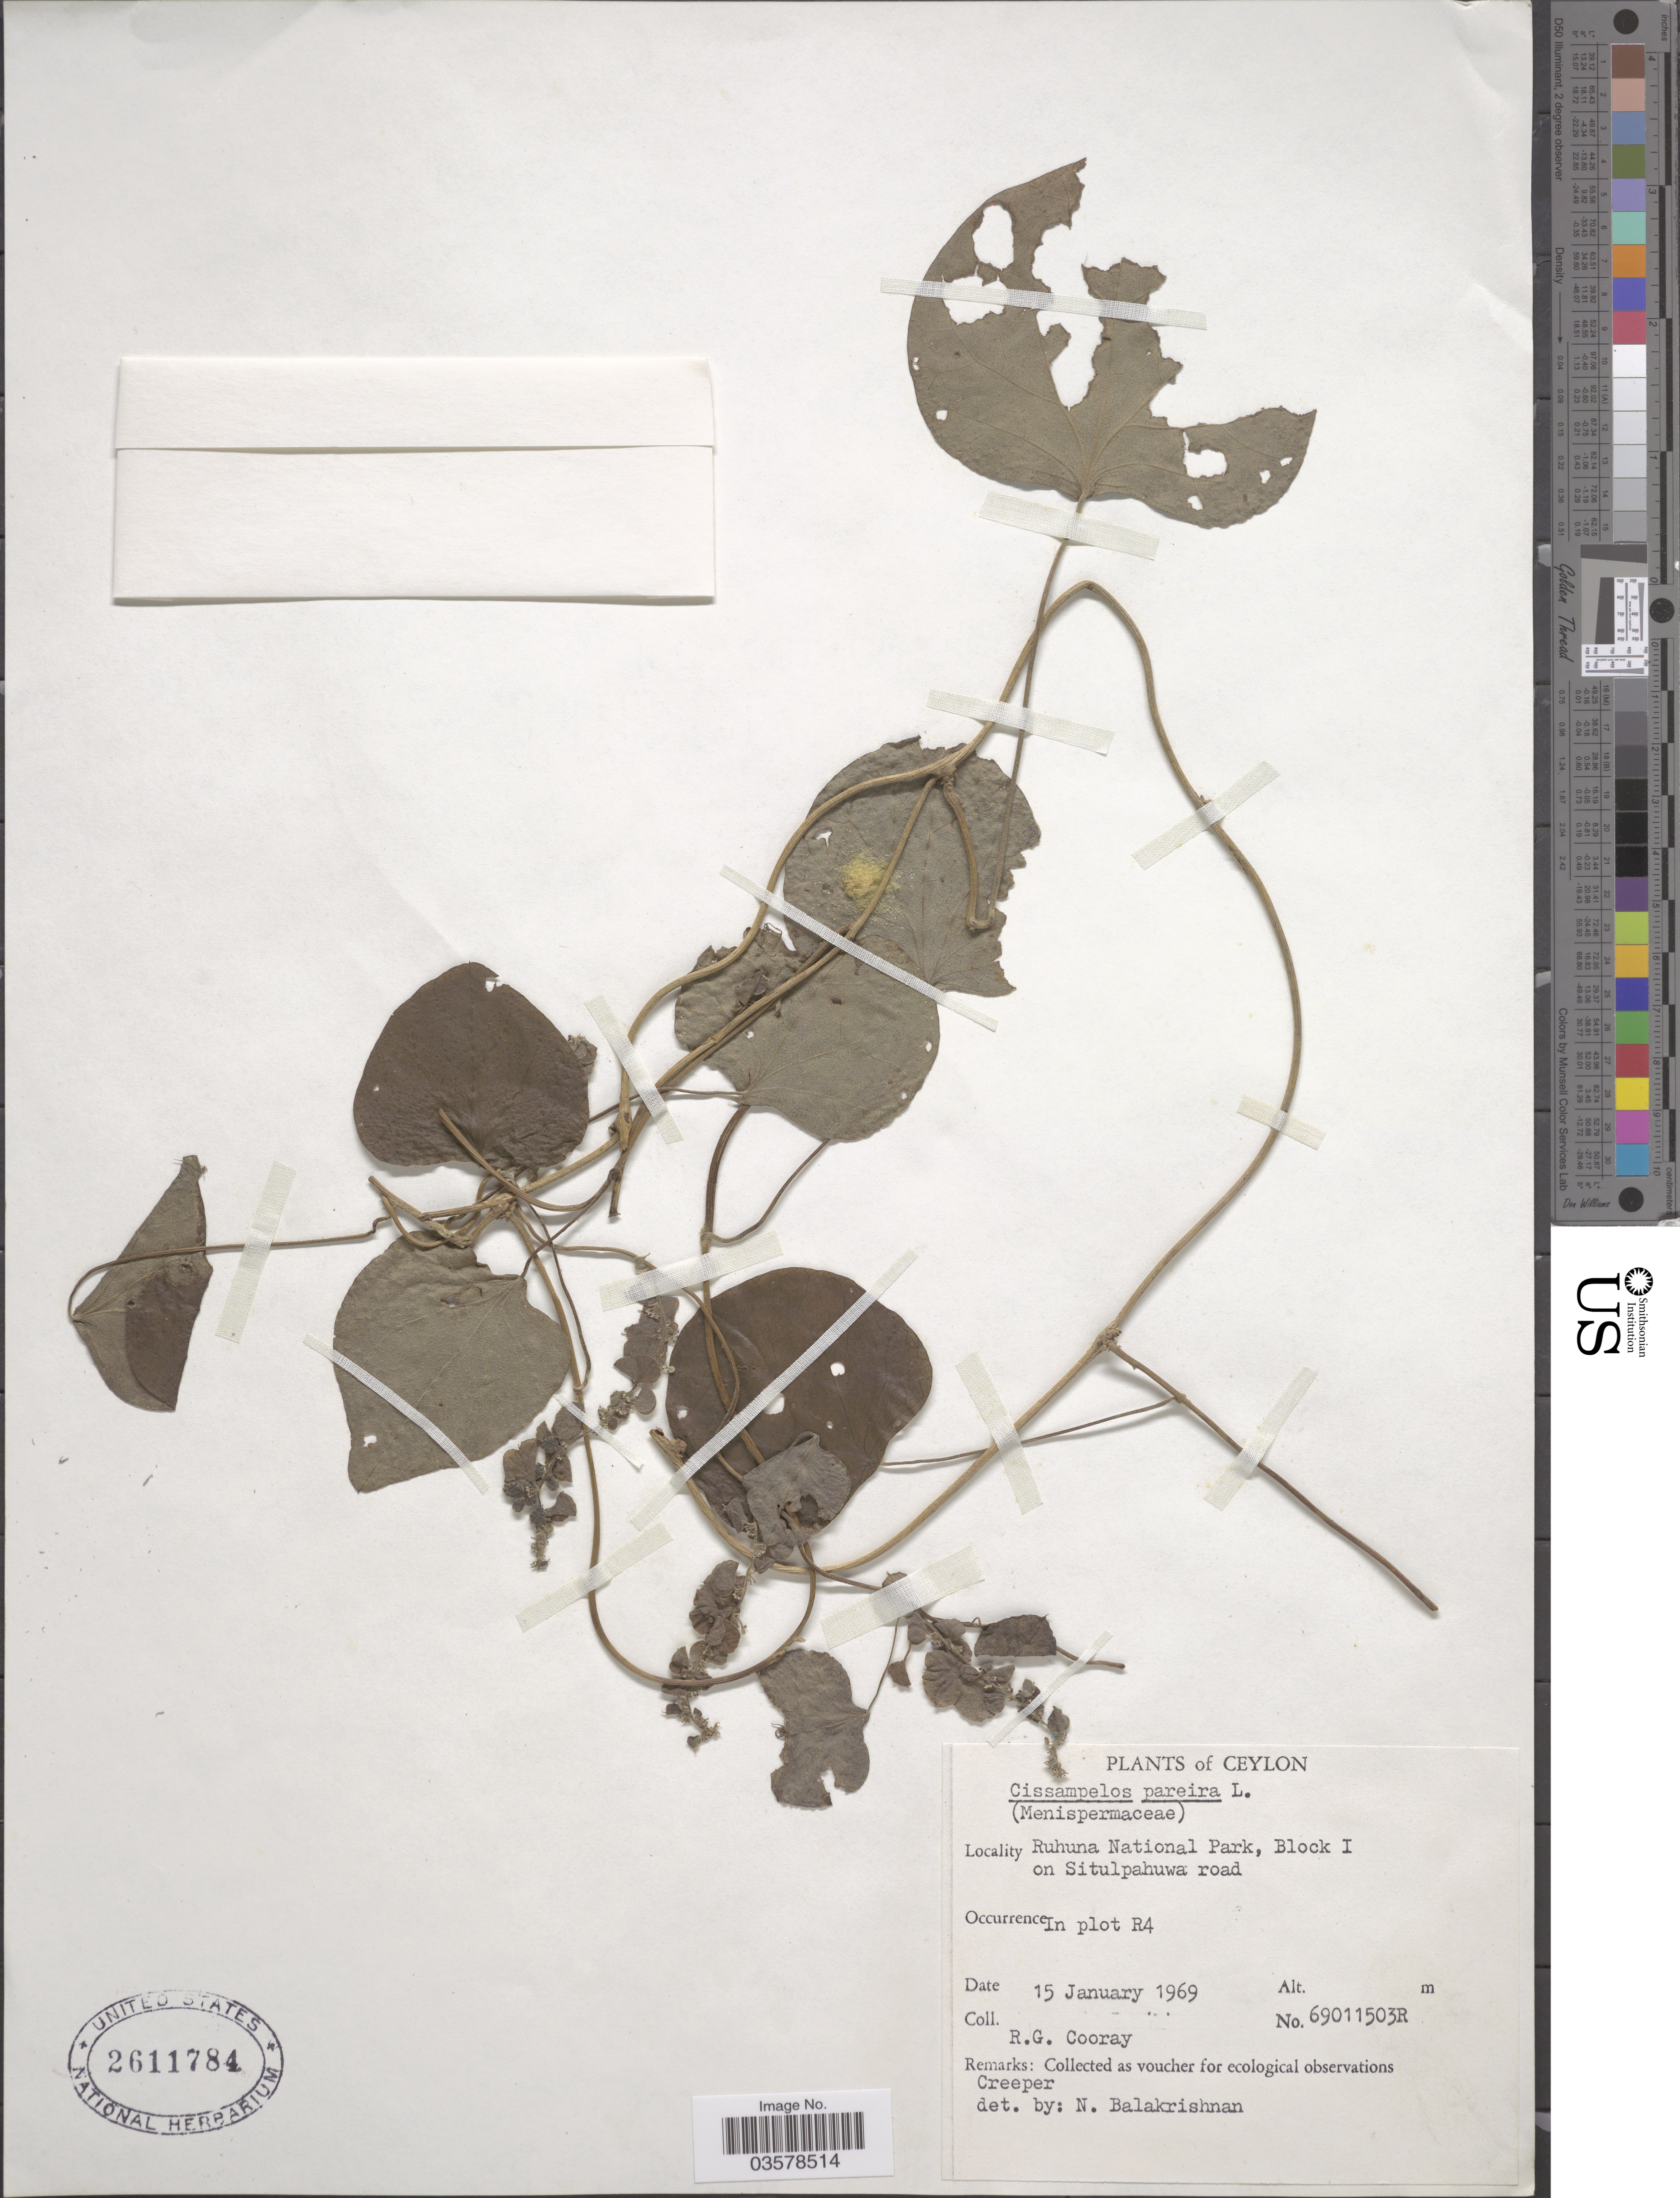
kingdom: Plantae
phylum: Tracheophyta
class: Magnoliopsida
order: Ranunculales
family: Menispermaceae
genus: Cissampelos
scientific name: Cissampelos pareira var. hirsuta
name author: (Buch.-Ham. ex DC.) Forman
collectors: R. Cooray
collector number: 69011503R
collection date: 1969-01-15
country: Sri Lanka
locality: Ceylon. Ruhuna National Park, Block I on Situlpahuwa Road. In plot R4.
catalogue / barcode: US 2611784